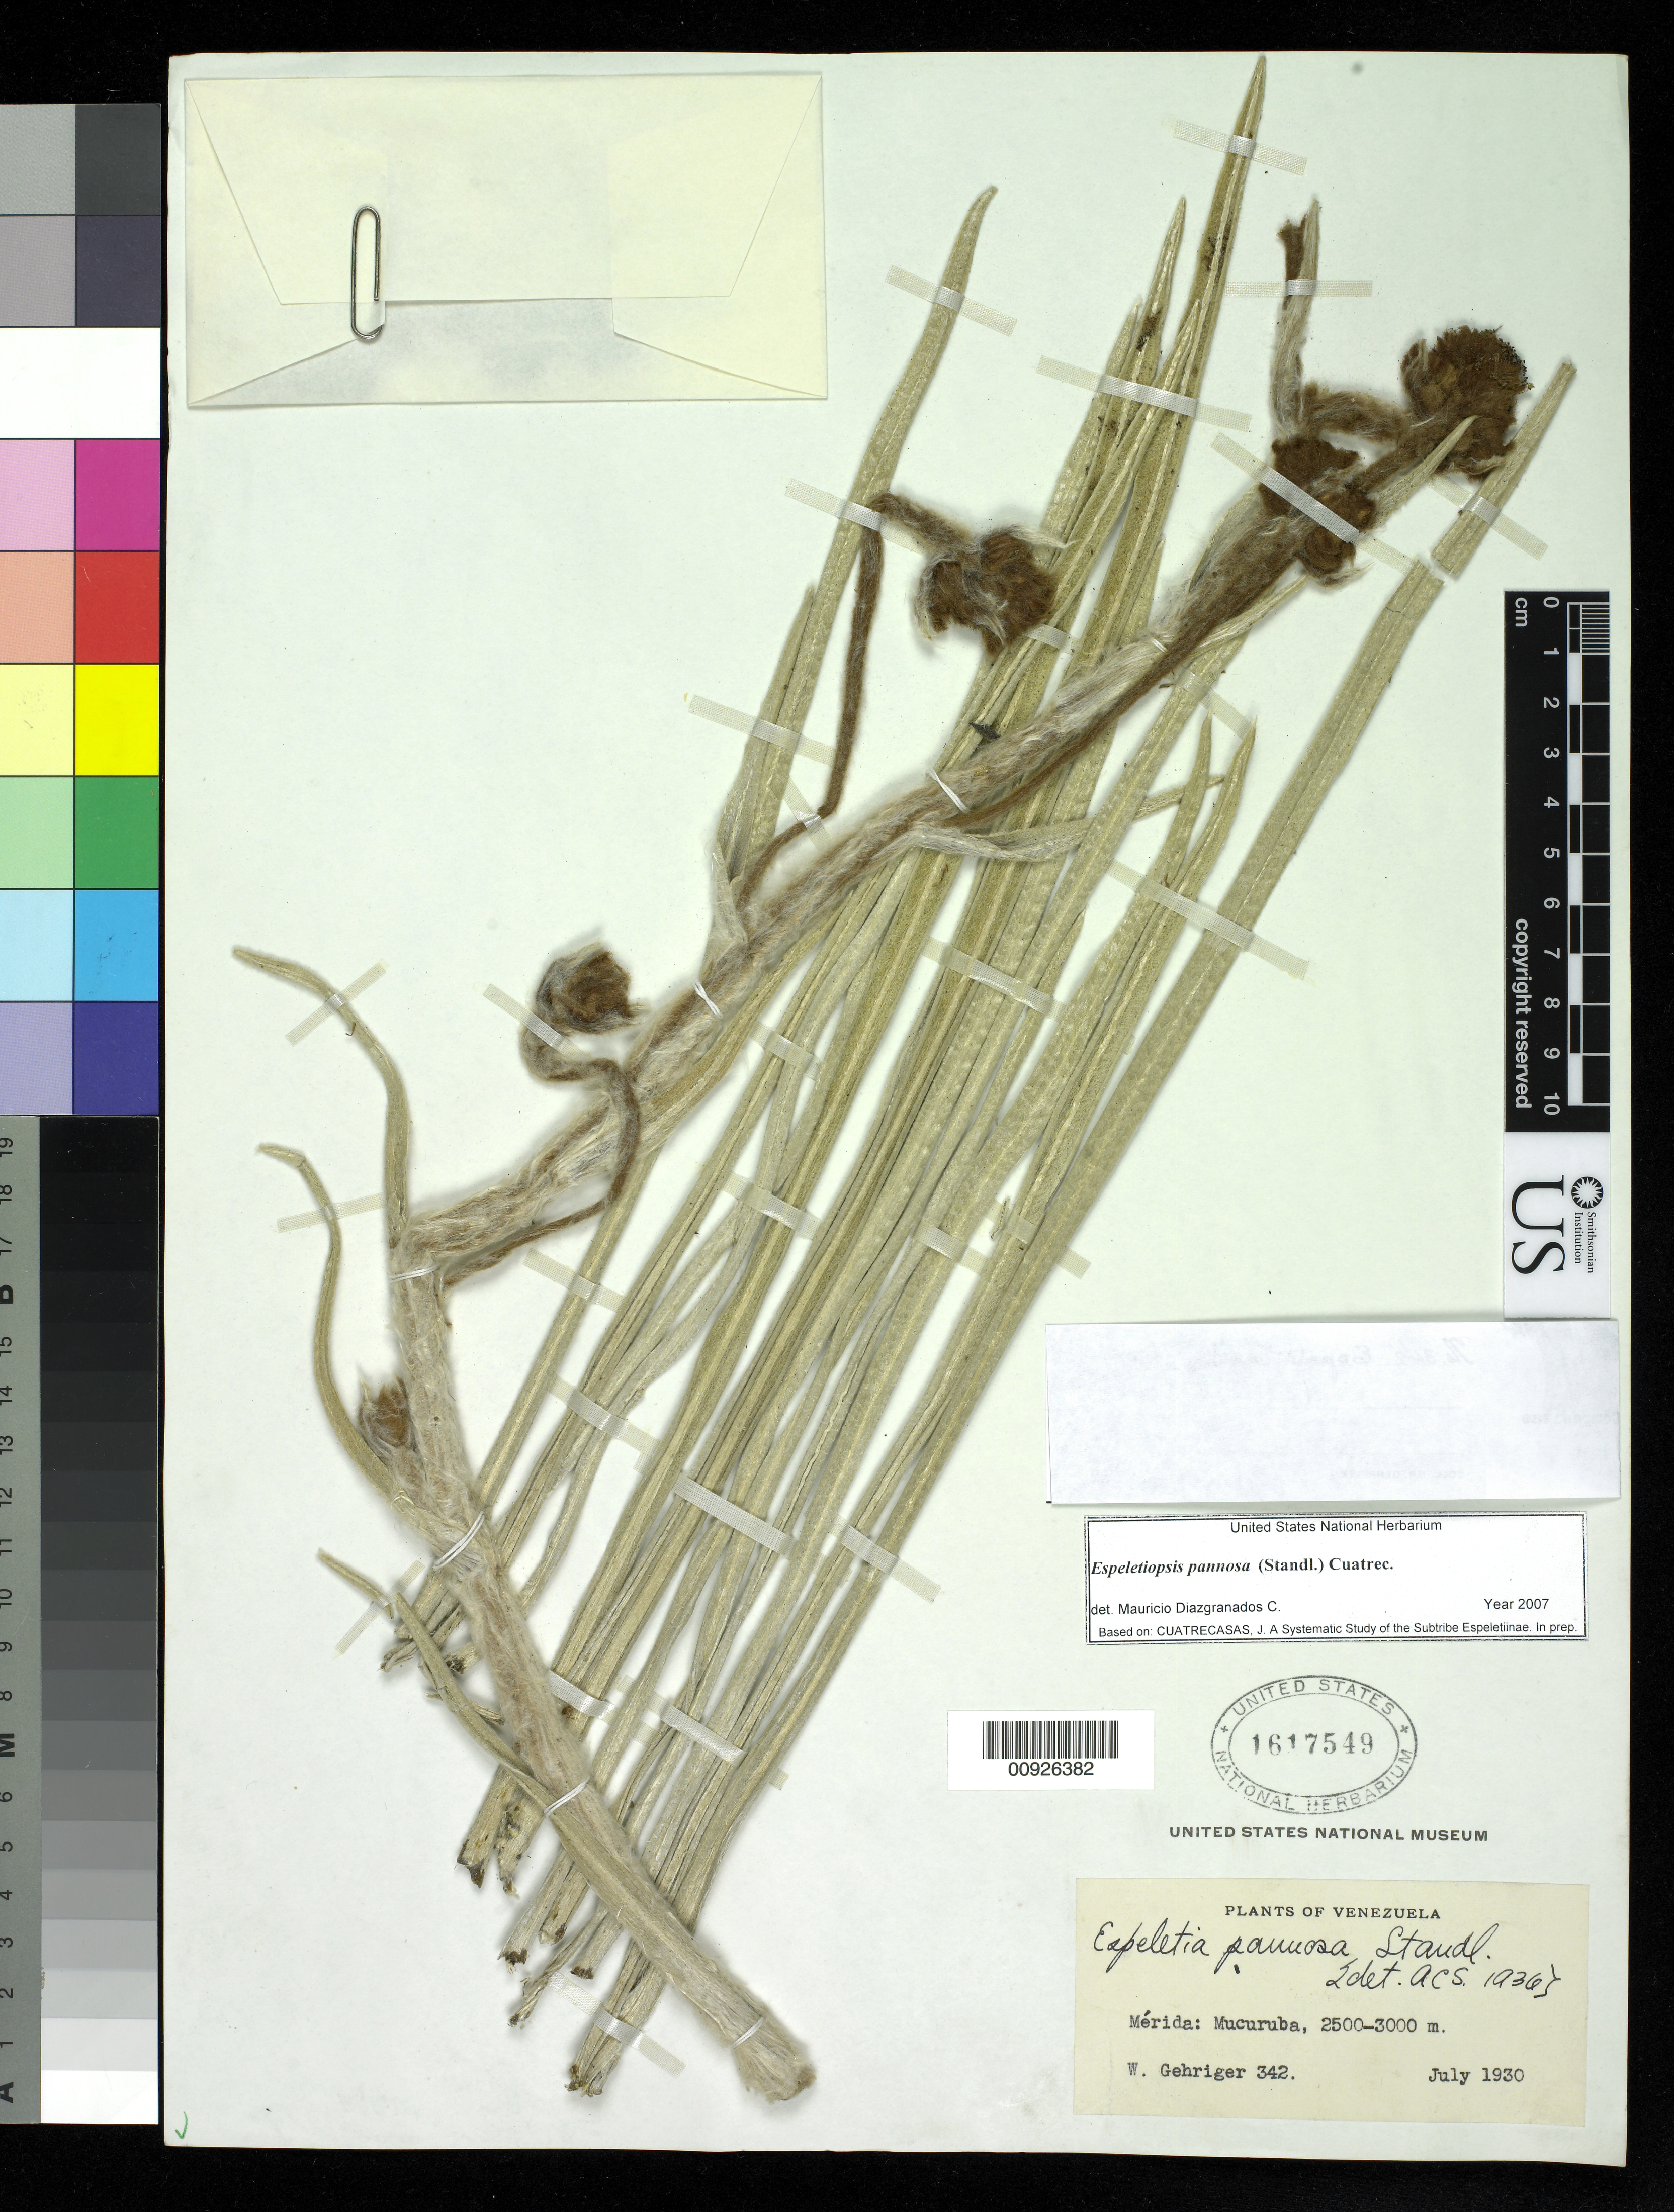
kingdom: Plantae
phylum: Tracheophyta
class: Magnoliopsida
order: Asterales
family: Asteraceae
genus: Espeletia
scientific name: Espeletia sericea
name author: Cuatrec.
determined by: Diazgranados C., M.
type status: Isotype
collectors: W. Gehriger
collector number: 342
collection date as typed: Jul 1930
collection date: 1930-07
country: Venezuela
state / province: Mérida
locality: Mucuruba.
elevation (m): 2500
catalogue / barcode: US 1617549